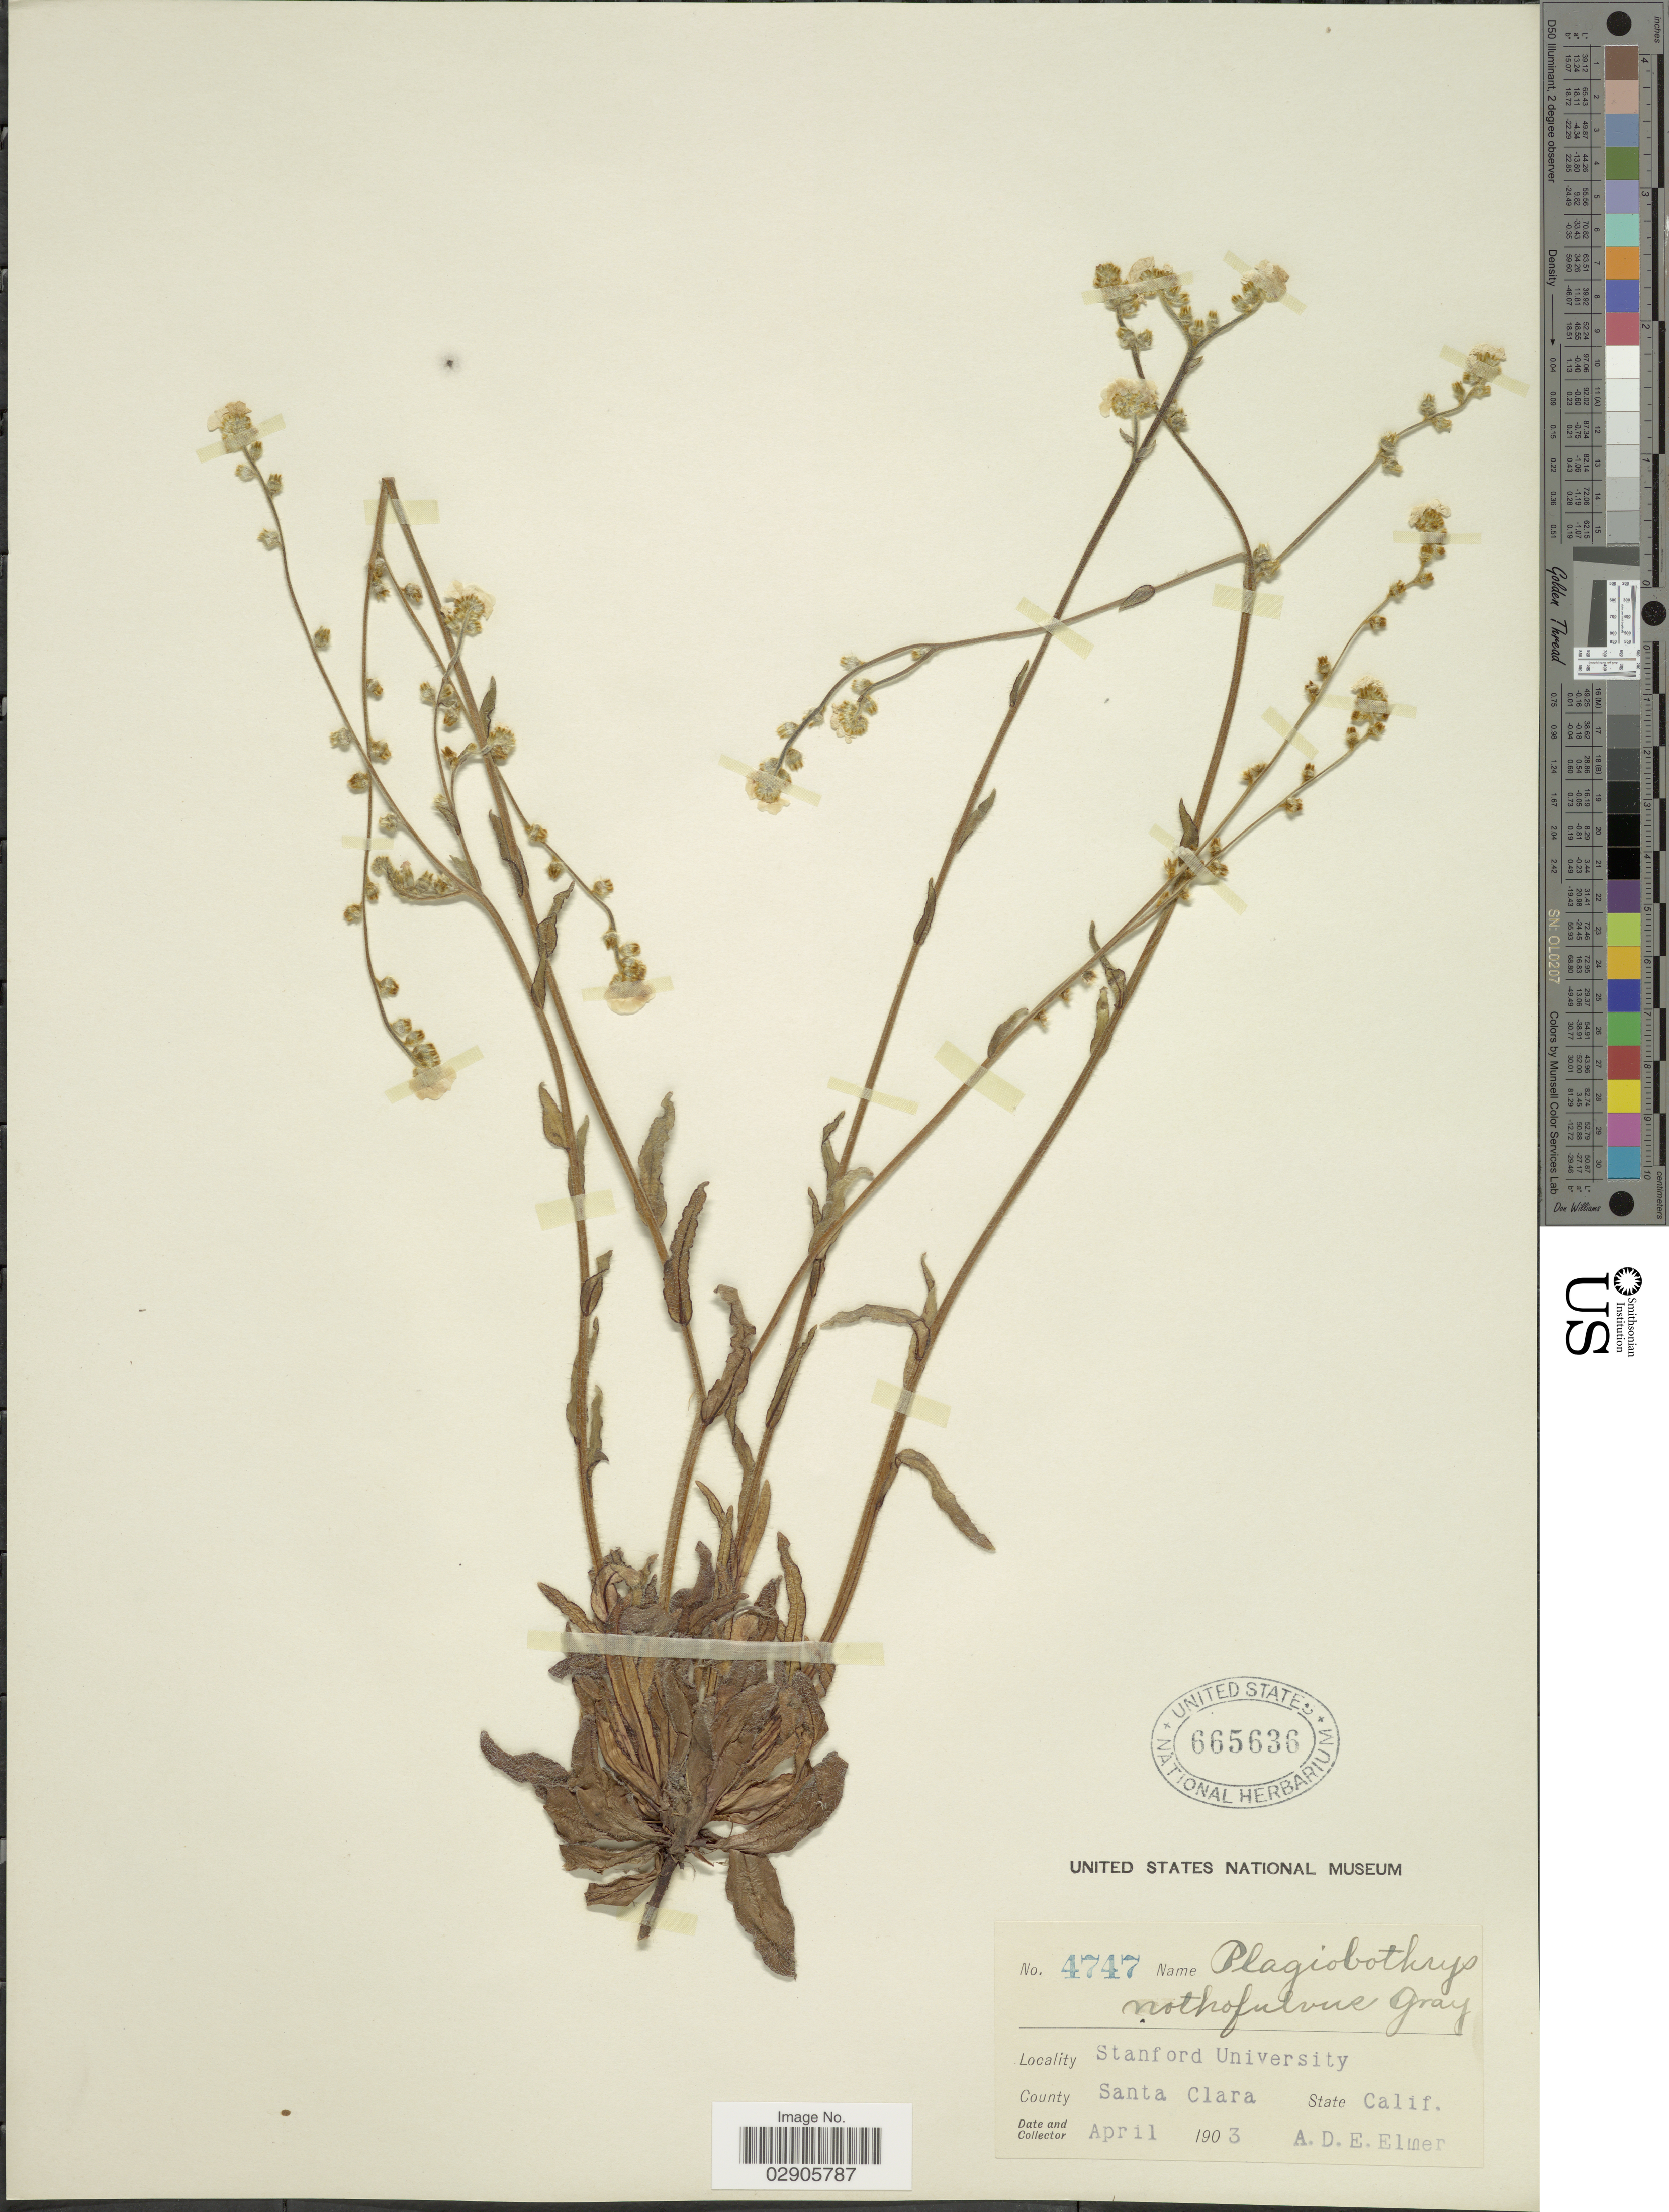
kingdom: Plantae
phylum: Tracheophyta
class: Magnoliopsida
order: Boraginales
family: Boraginaceae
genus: Plagiobothrys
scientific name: Plagiobothrys nothofulvus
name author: (A. Gray) A. Gray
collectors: A. D. E. Elmer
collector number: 4747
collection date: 1903-04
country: United States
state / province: California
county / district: Santa Clara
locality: Stanford University. County Santa Clara.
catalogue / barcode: US 665636